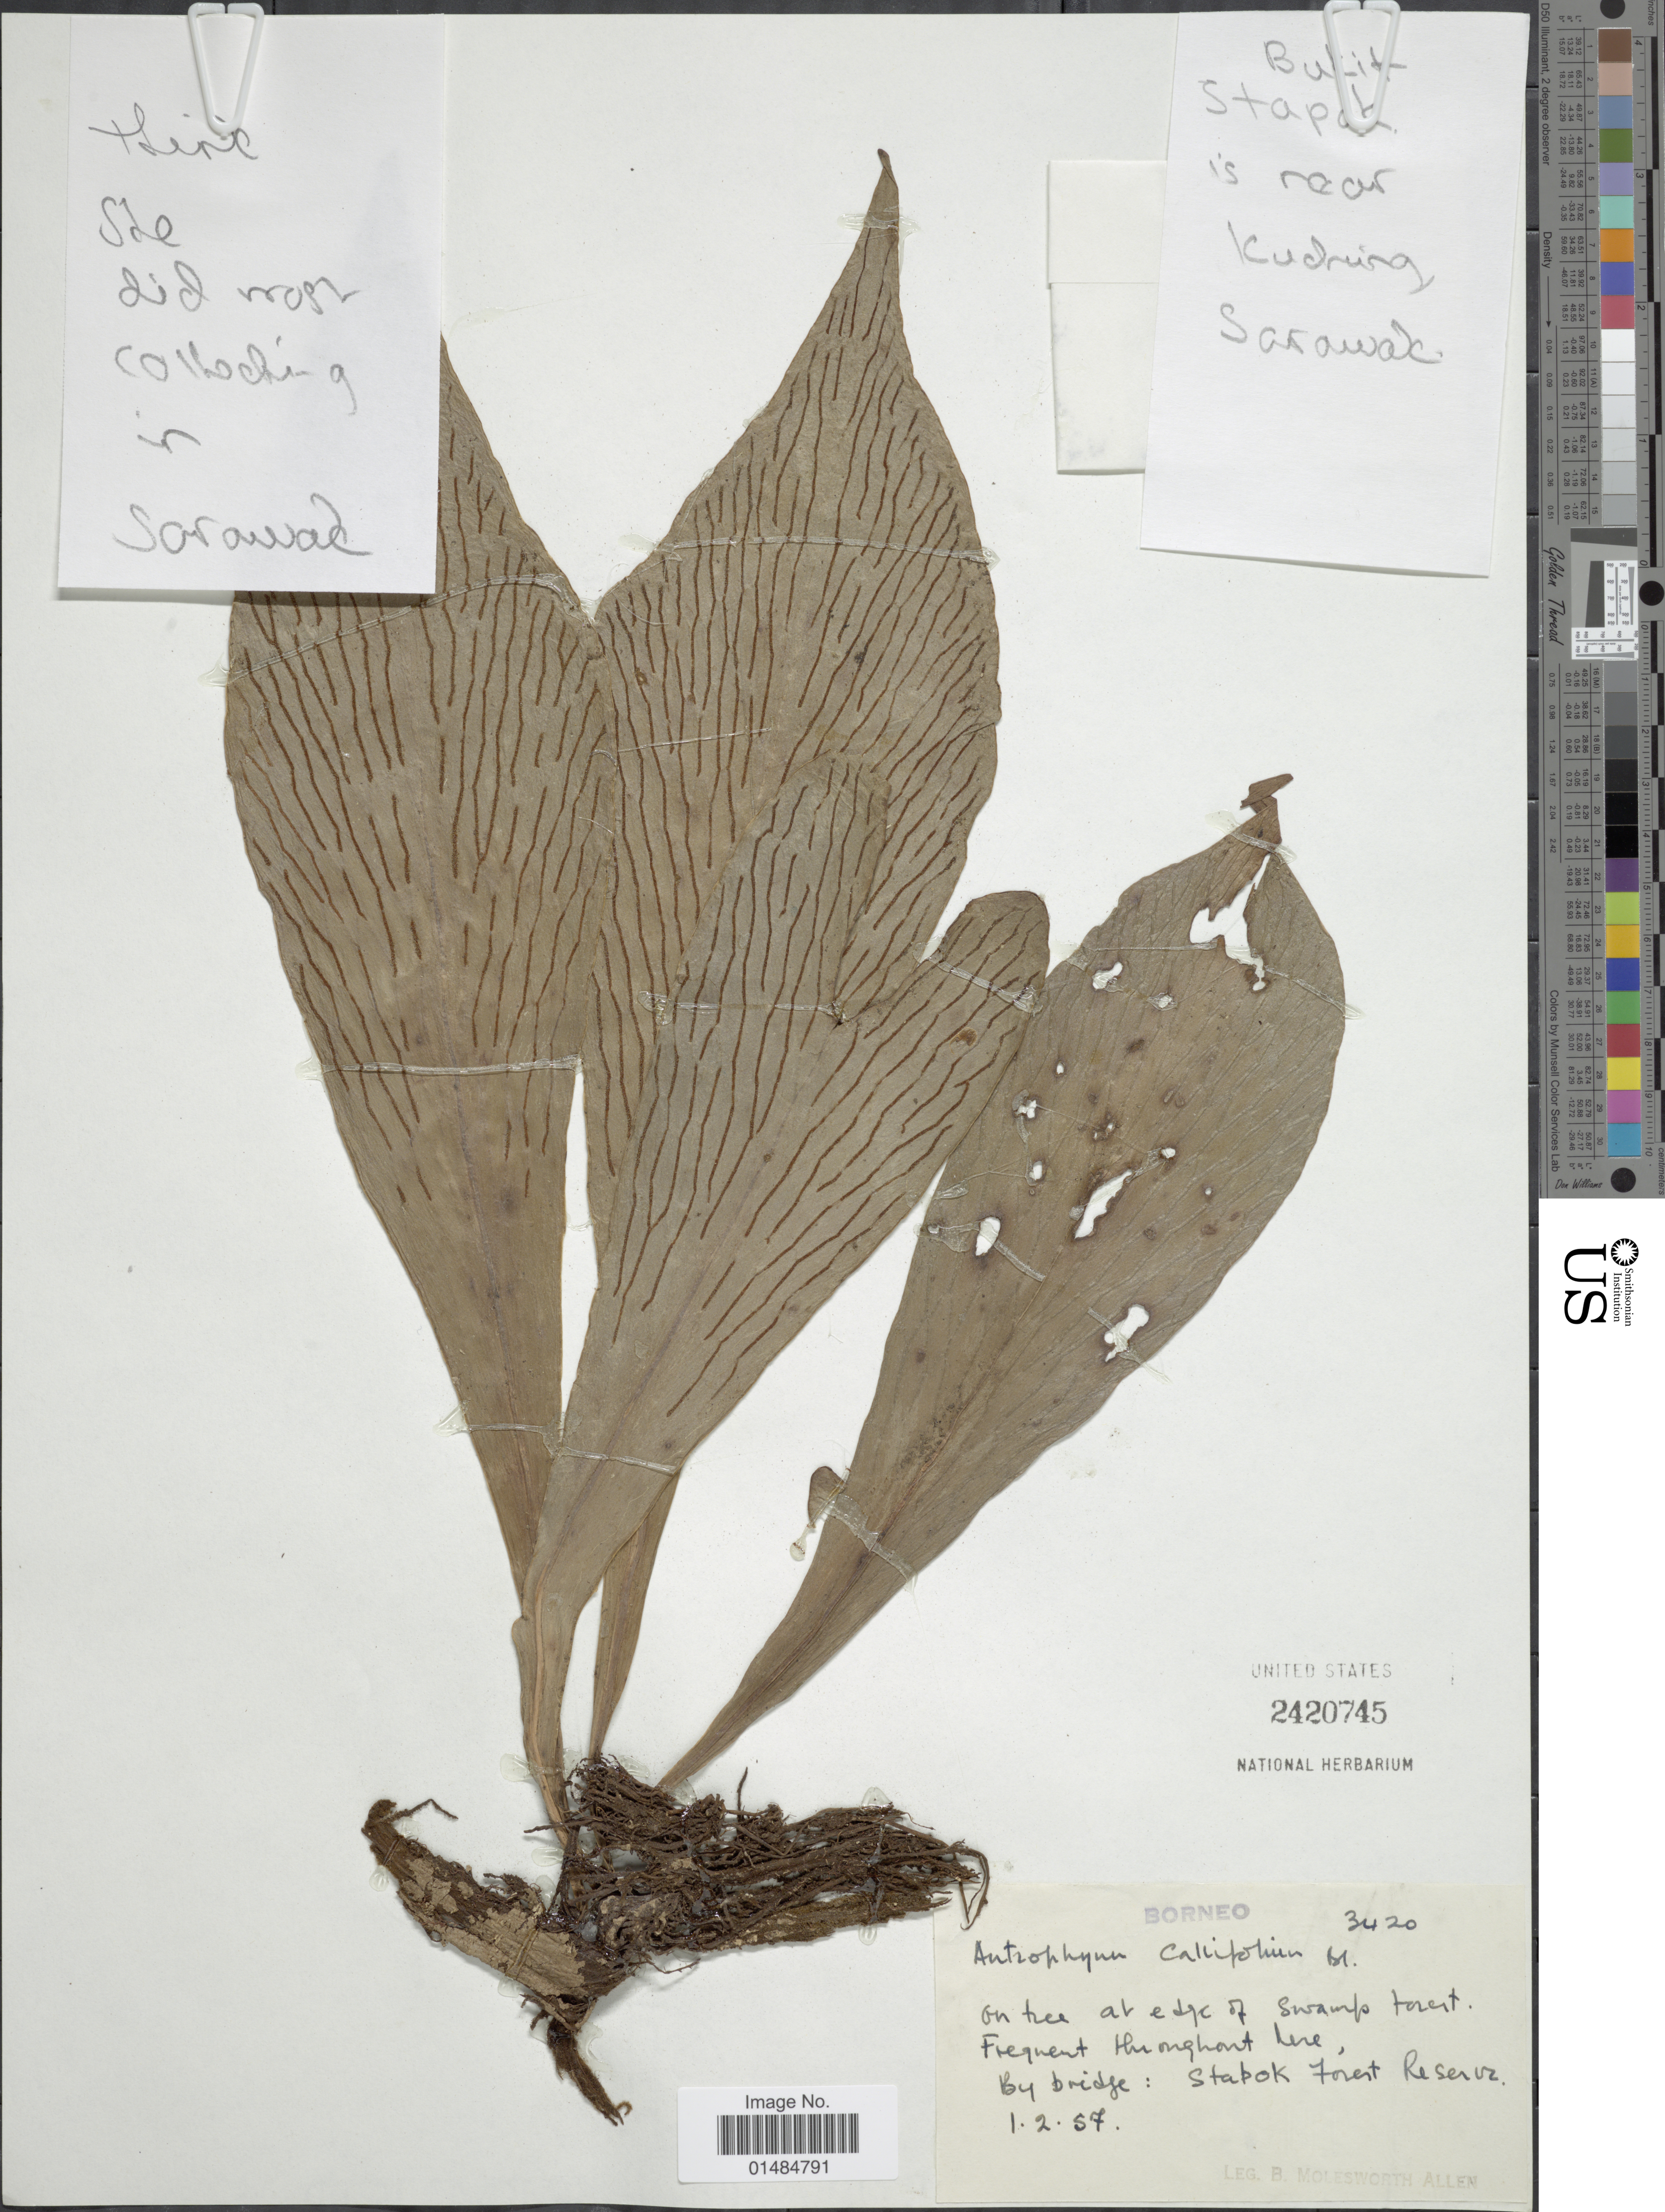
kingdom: Plantae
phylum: Tracheophyta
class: Polypodiopsida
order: Polypodiales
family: Pteridaceae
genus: Antrophyum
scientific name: Antrophyum callifolium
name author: Blume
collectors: B. E. G. Molesworth-Allen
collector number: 3420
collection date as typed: Transcribed d/m/y: 1/2/57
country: Malaysia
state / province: Sarawak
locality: By bridge: Stapok Forest Reserve, Borneo.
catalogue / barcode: US 2420745